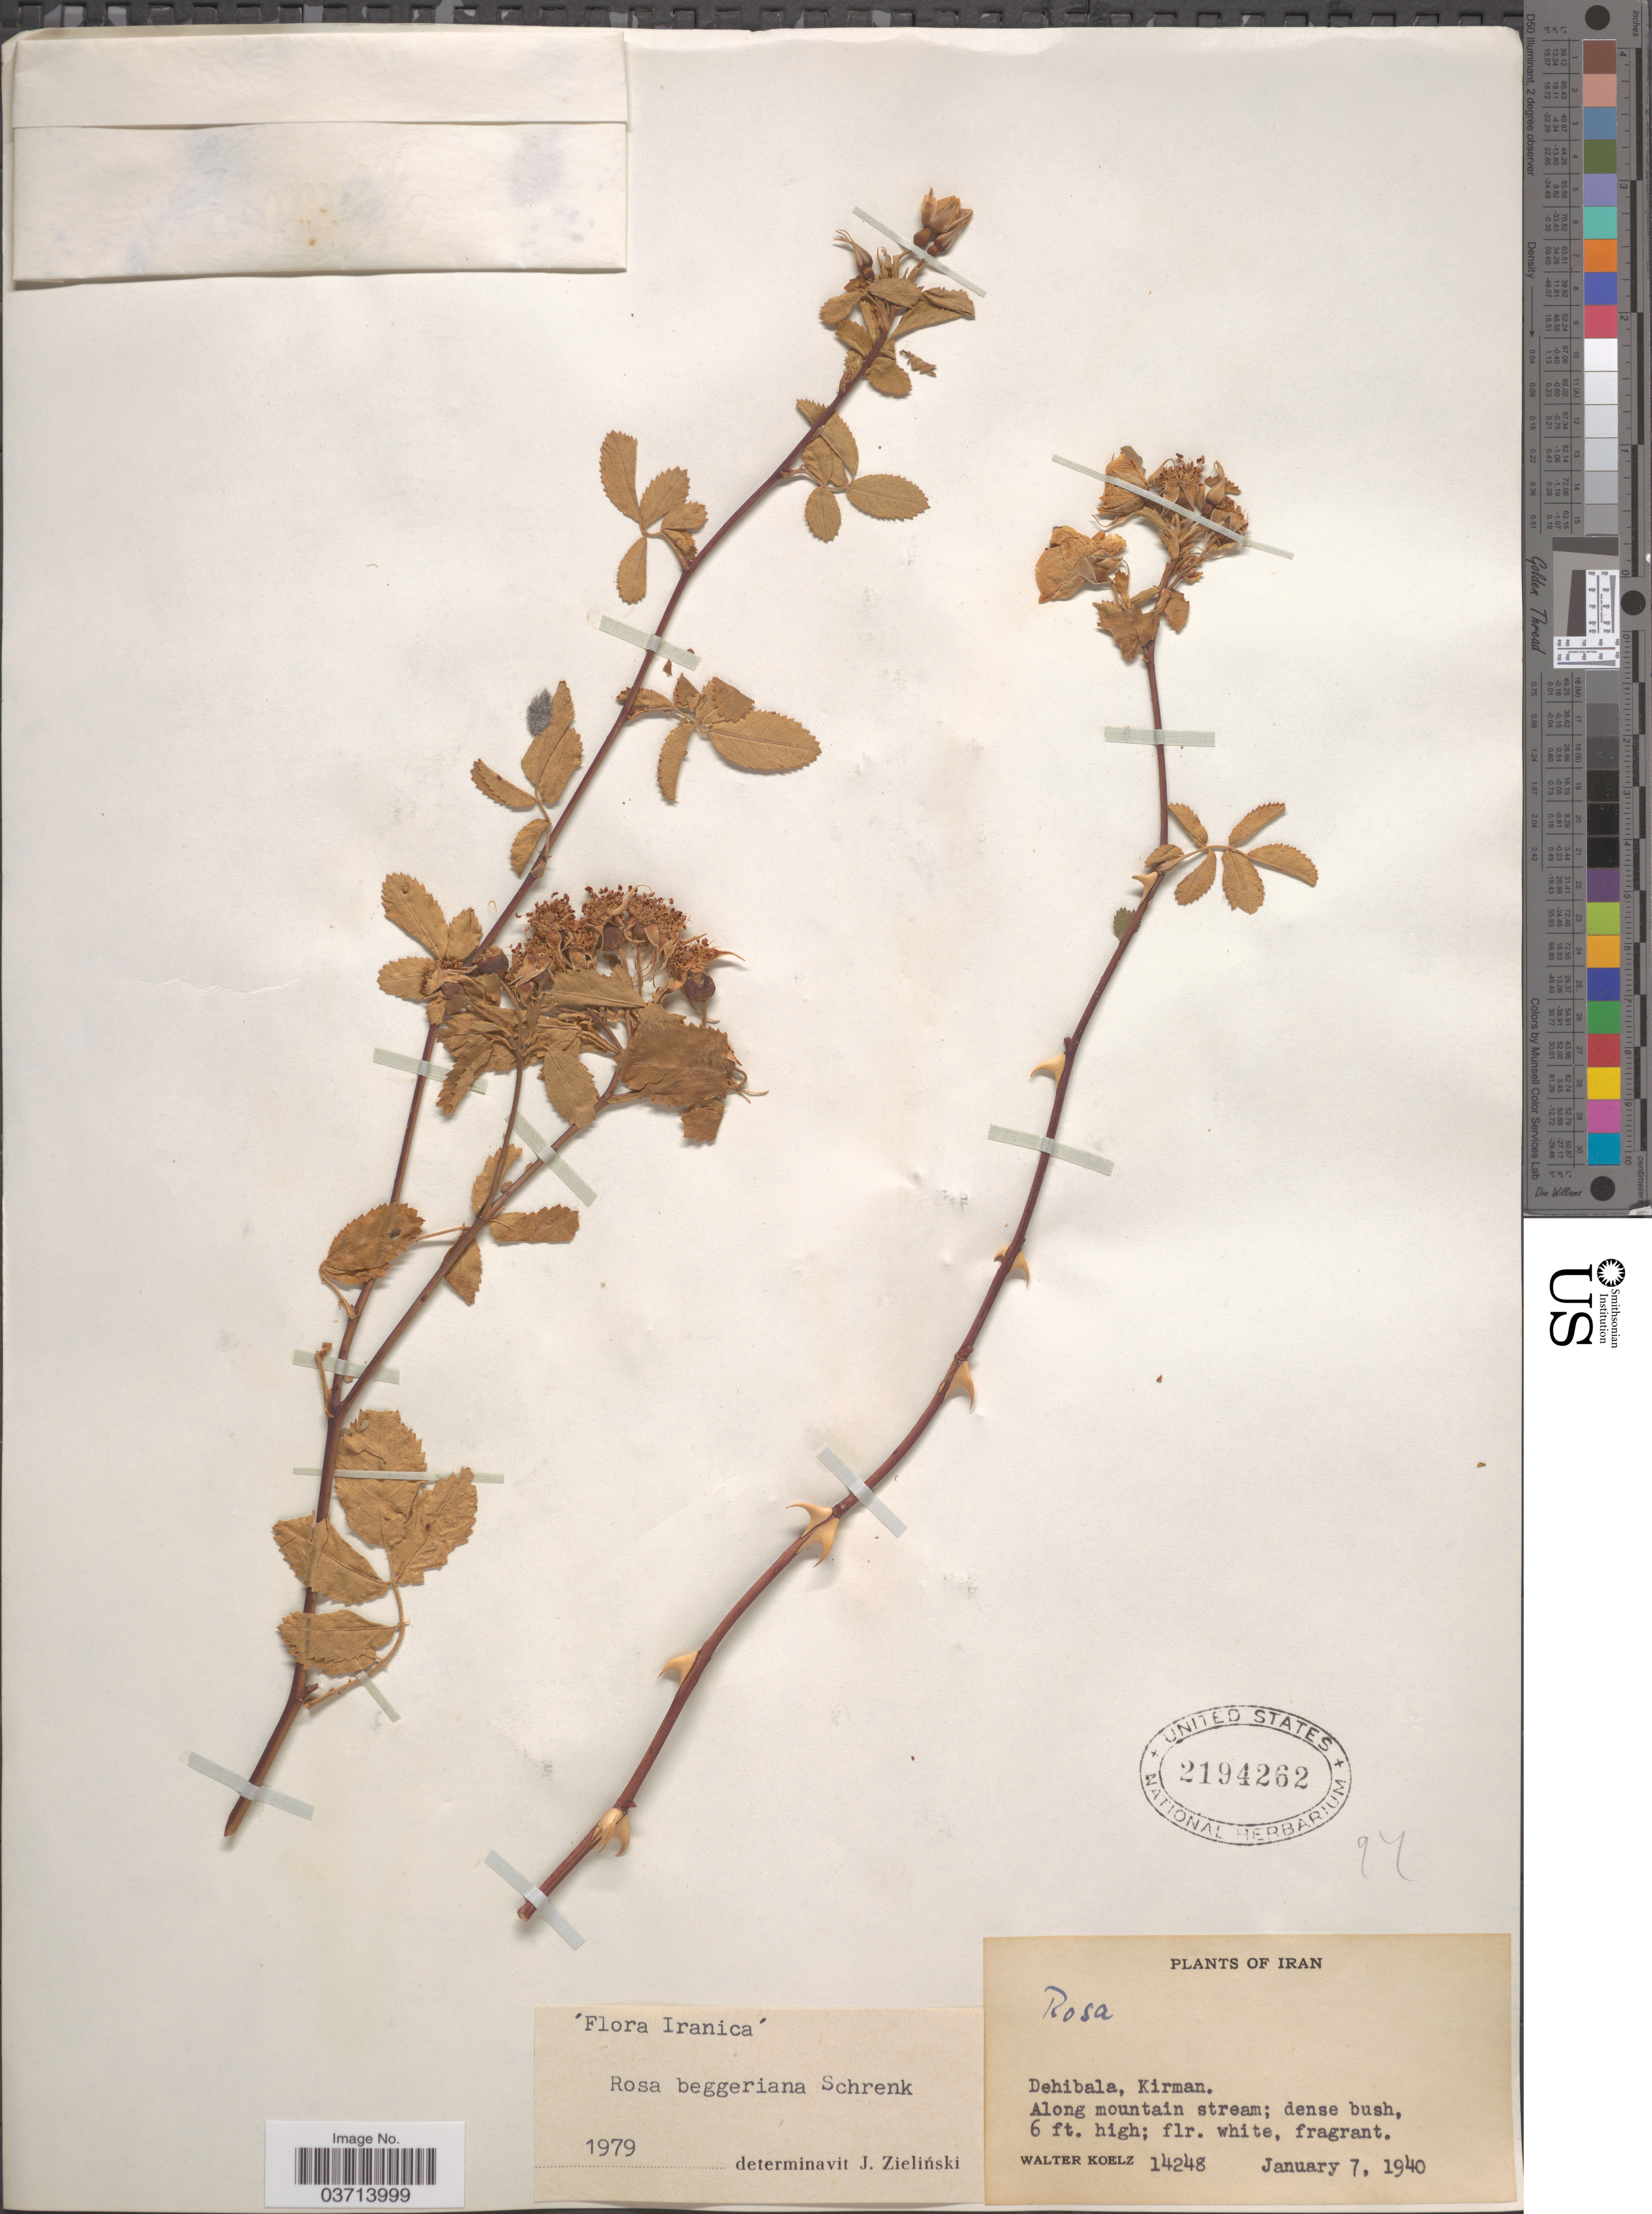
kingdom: Plantae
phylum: Tracheophyta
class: Magnoliopsida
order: Rosales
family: Rosaceae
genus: Rosa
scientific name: Rosa beggeriana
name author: Schrenk ex Fisch. & C.A. Mey.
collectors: W. N. Koelz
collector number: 14248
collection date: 1940-01-07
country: Iran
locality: Dehibala, Kirman.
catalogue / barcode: US 2194262